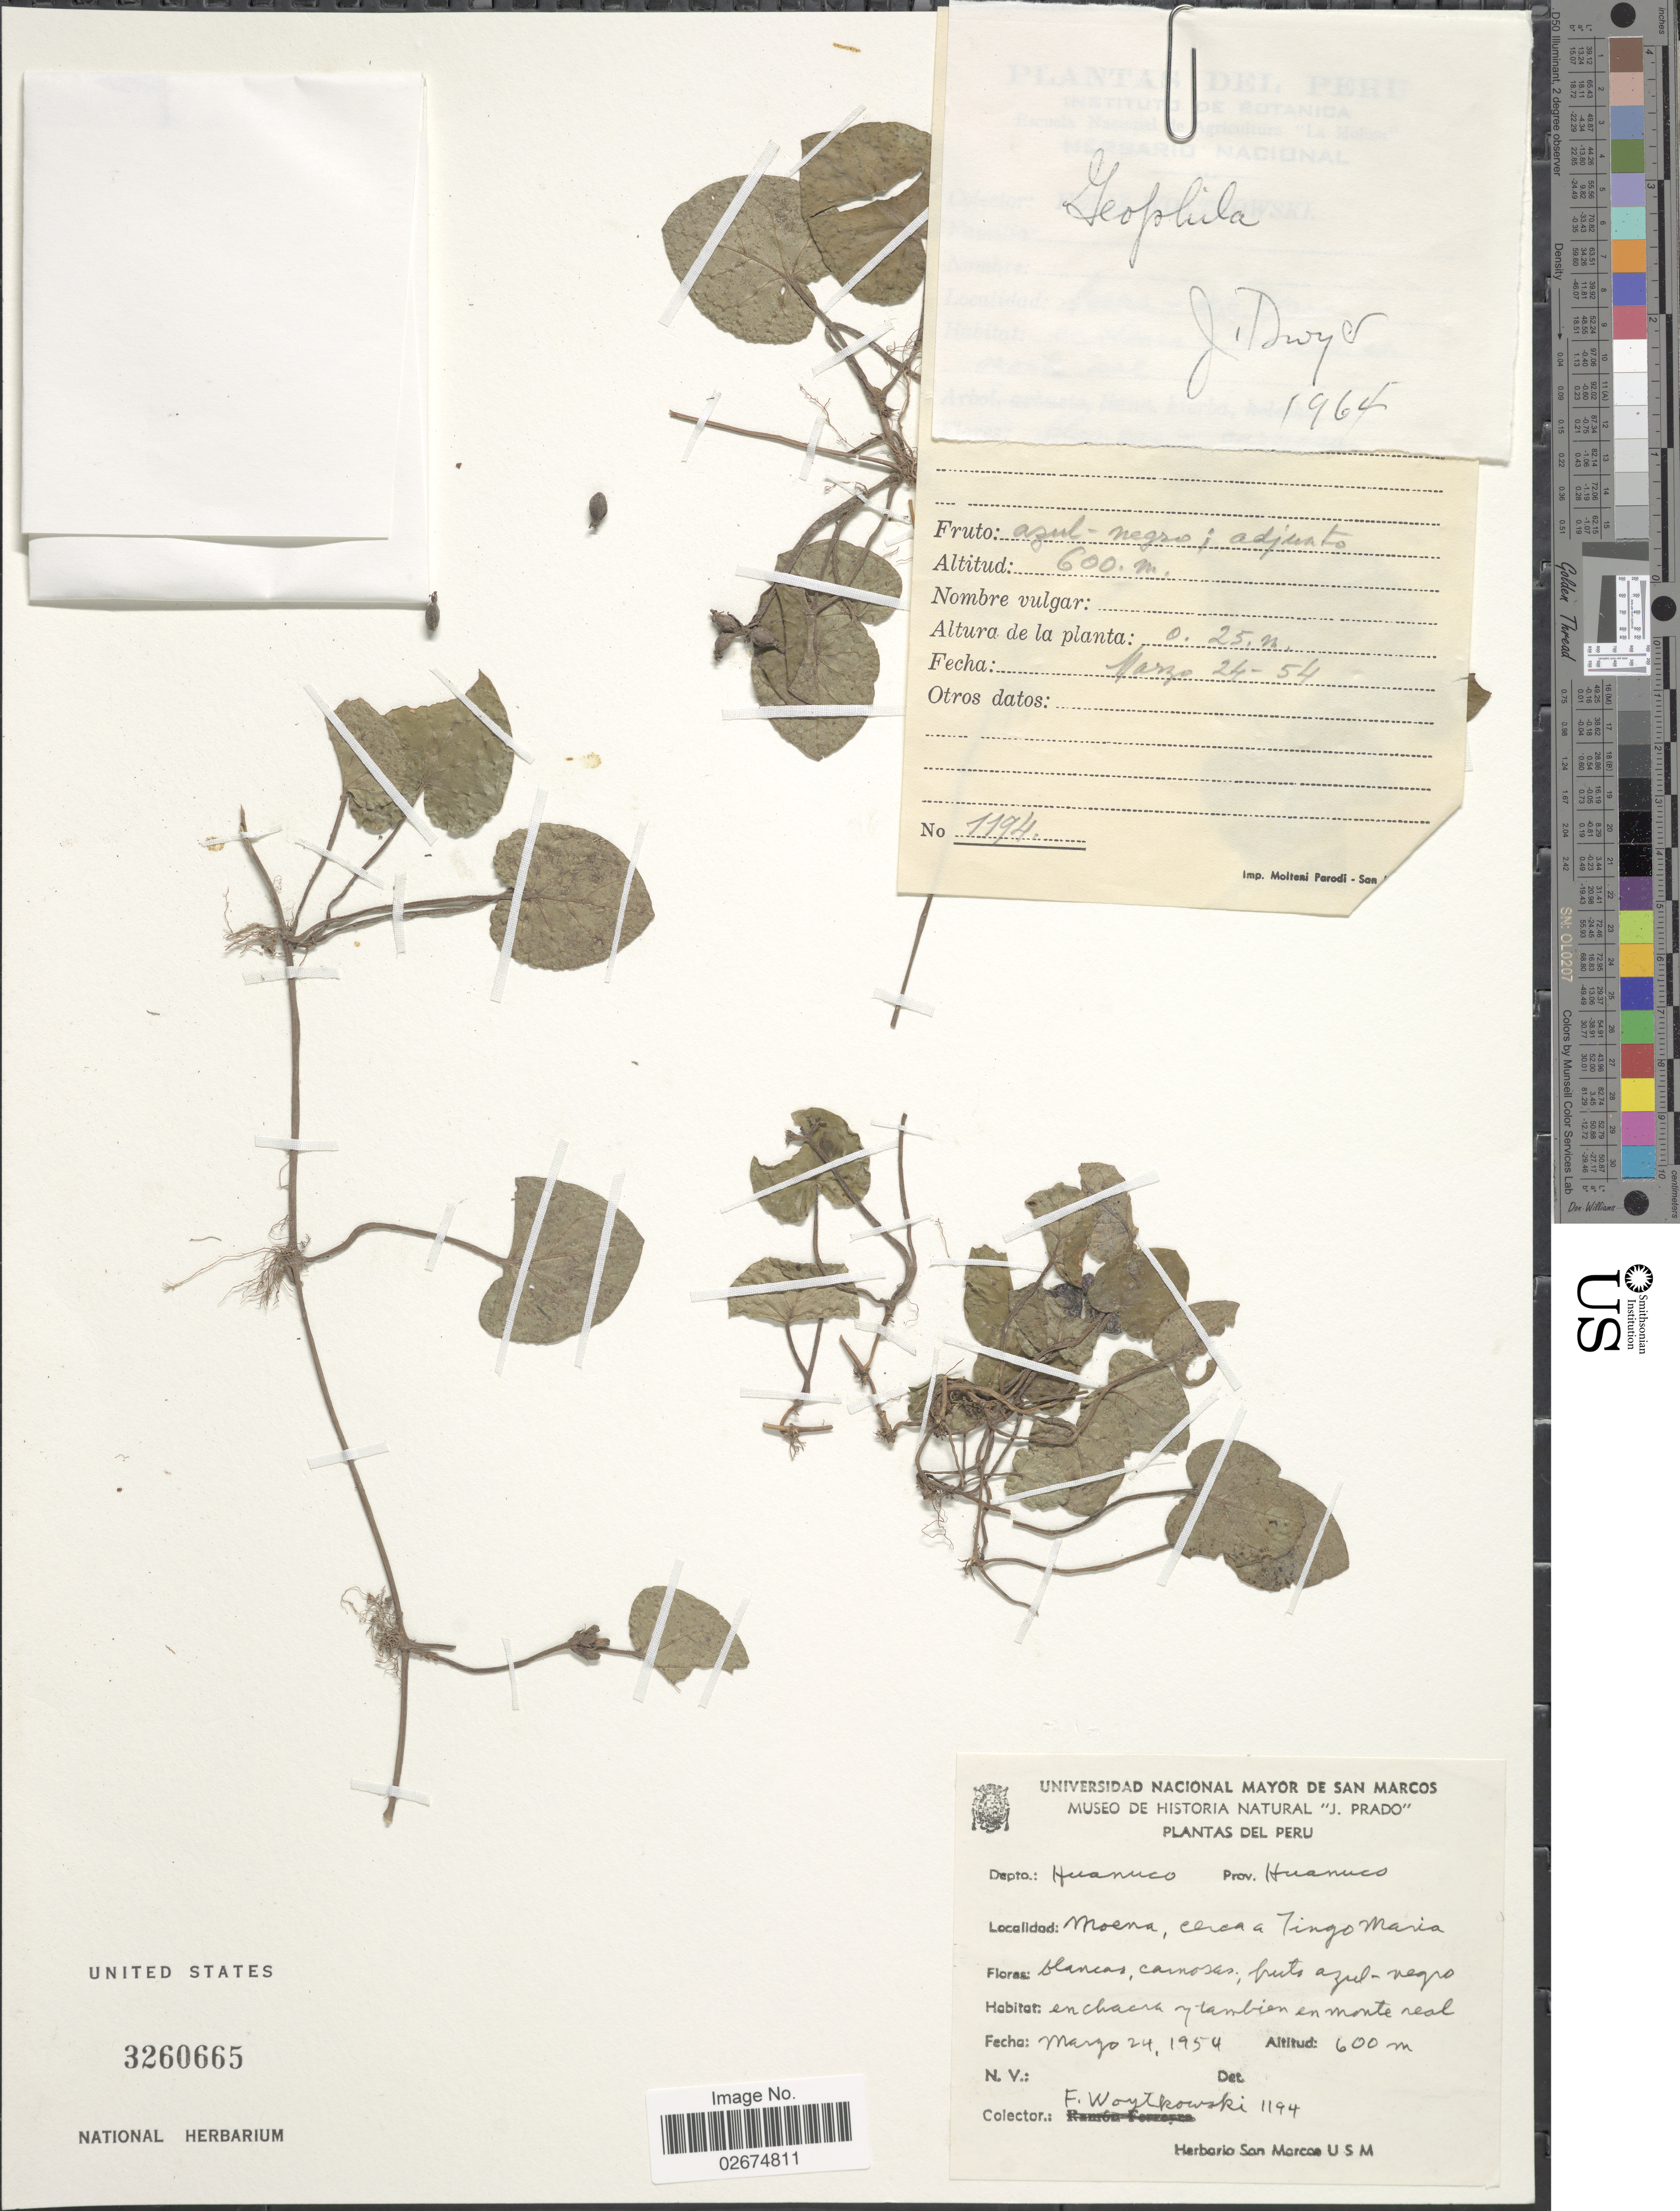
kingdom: Plantae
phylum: Tracheophyta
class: Magnoliopsida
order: Gentianales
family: Rubiaceae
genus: Geophila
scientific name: Geophila sp.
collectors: F. Woytkowski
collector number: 1194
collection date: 1954-03-24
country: Peru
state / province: Huánuco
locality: Prov. Huanuco. Moena, cerca a Tingo Maria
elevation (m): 600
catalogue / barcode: US 3260665